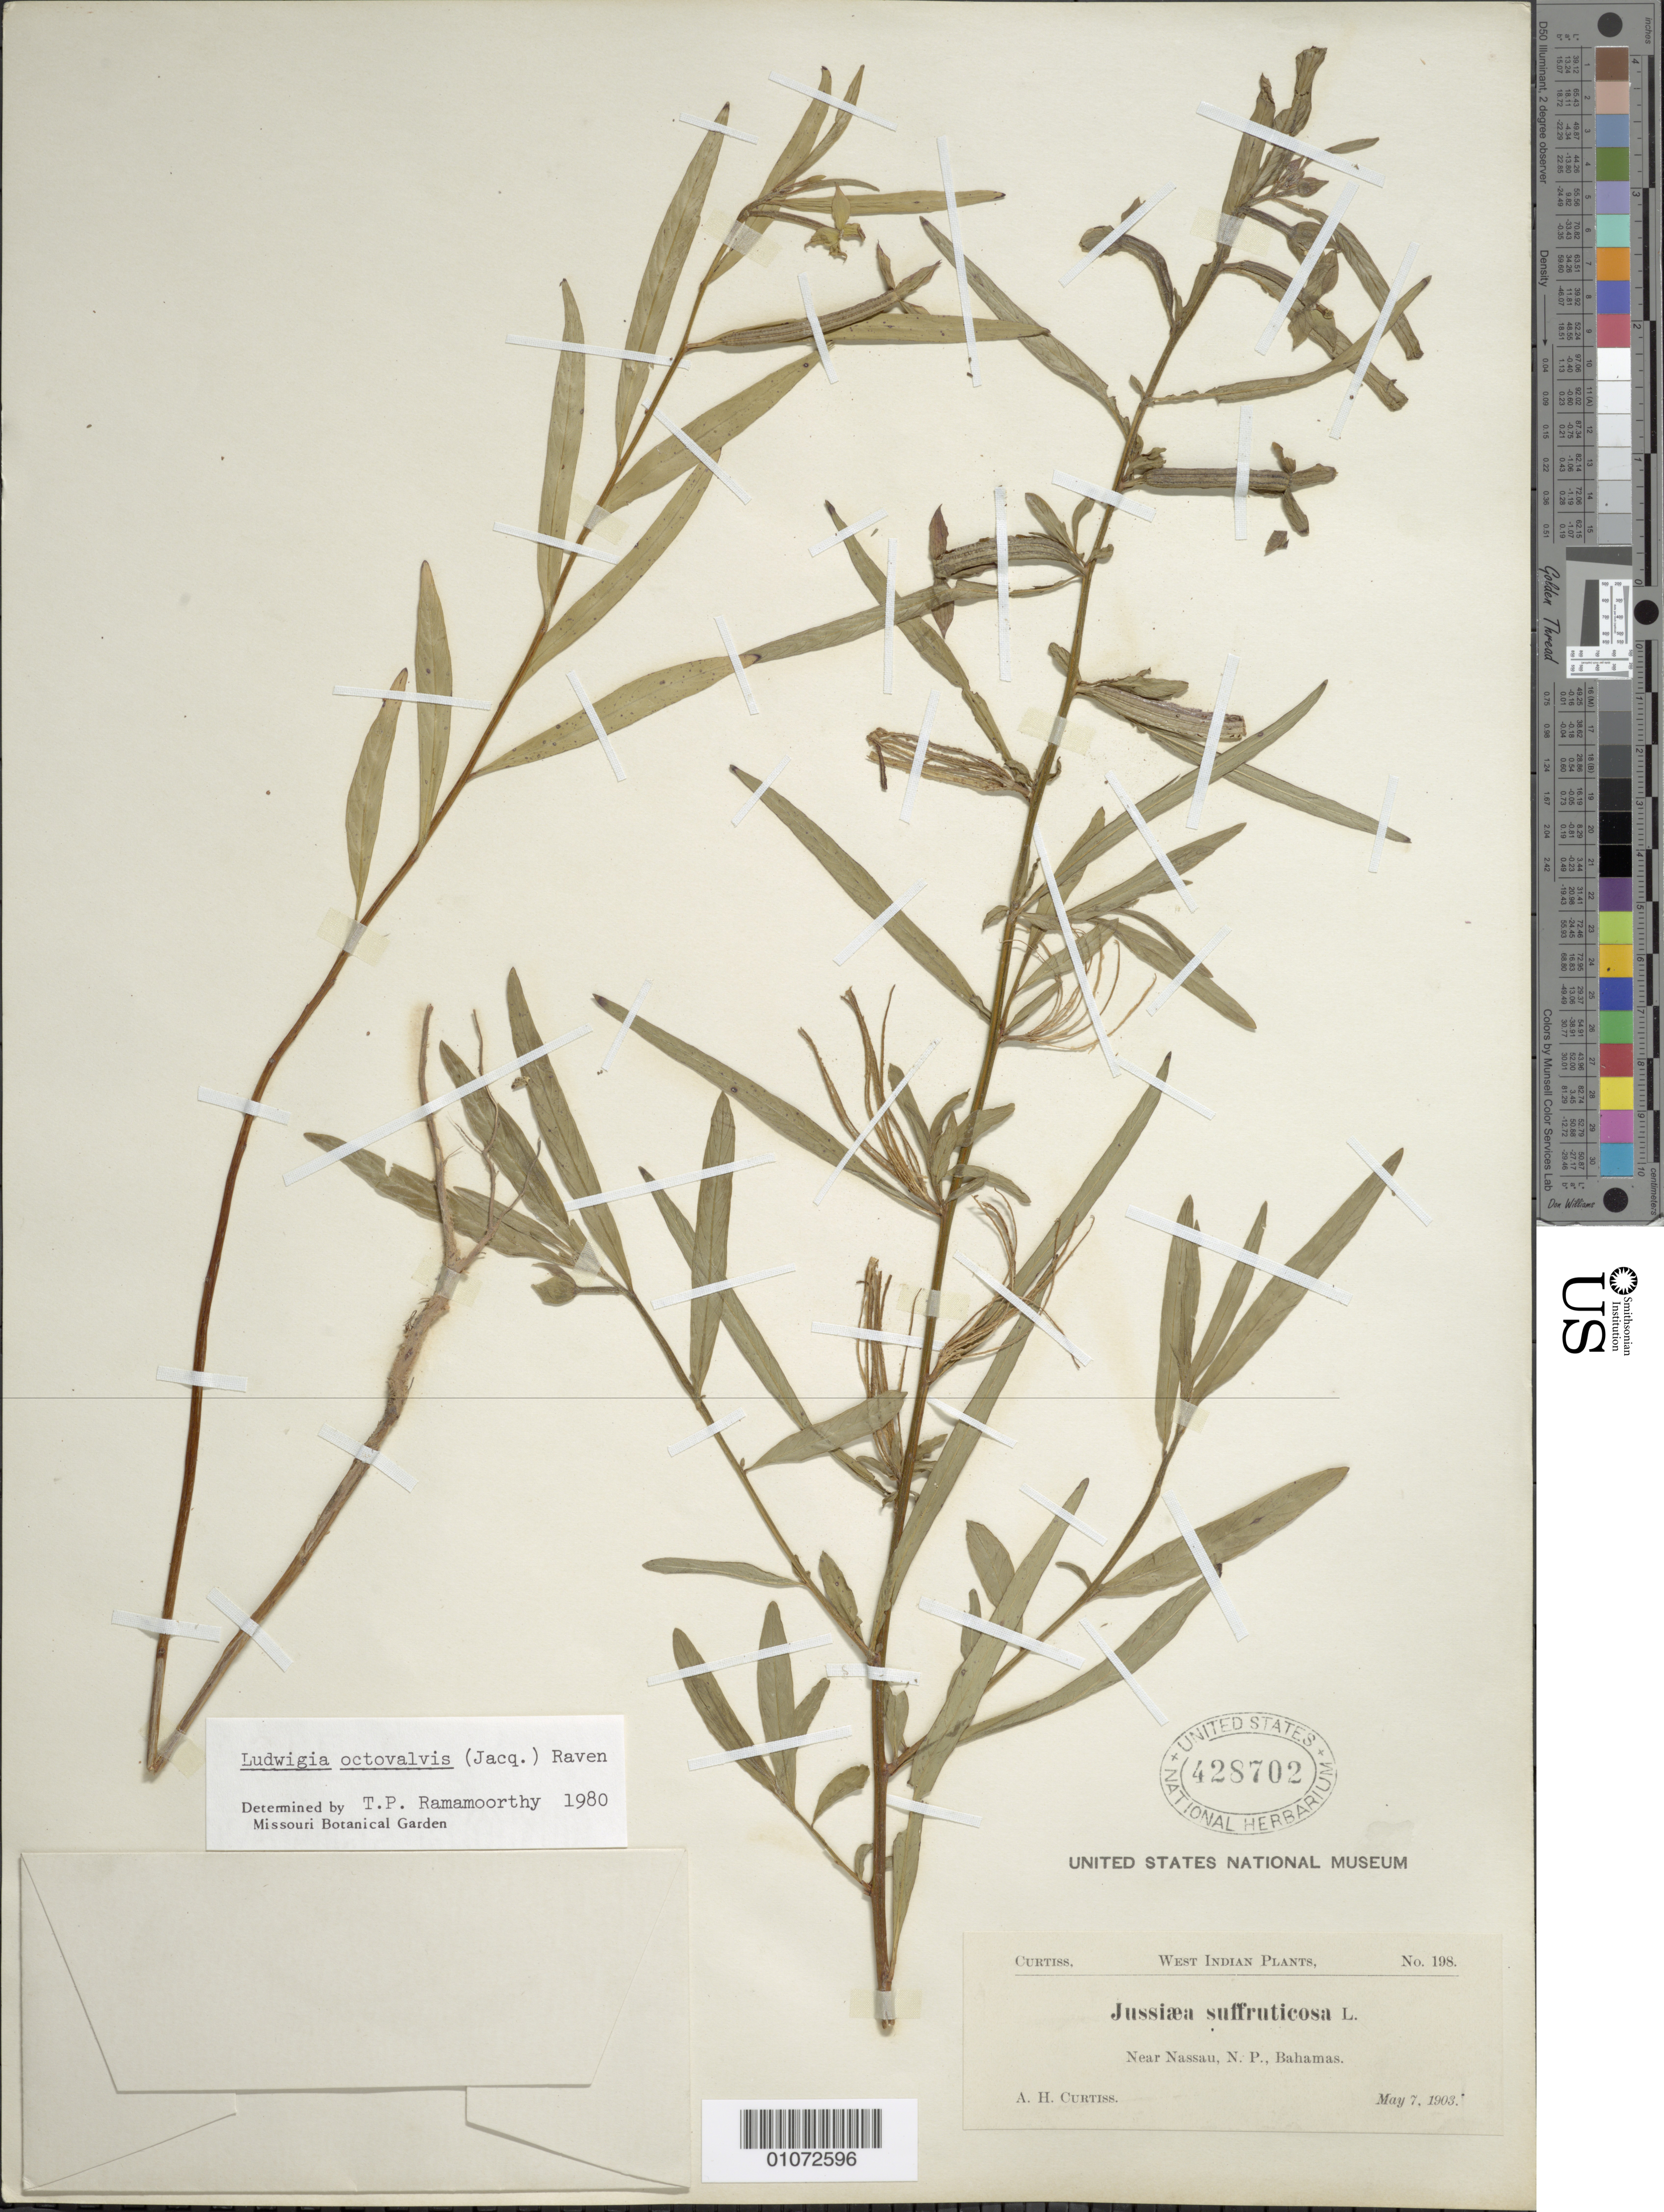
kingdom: Plantae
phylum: Tracheophyta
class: Magnoliopsida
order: Myrtales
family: Onagraceae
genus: Ludwigia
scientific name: Ludwigia octovalvis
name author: (Jacq.) P.H. Raven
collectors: A. H. Curtiss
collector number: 198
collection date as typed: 07 May 1903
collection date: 1903-05-07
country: Bahamas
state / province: New Providence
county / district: Nassau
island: New Providence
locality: Near Nassau.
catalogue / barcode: US 428702